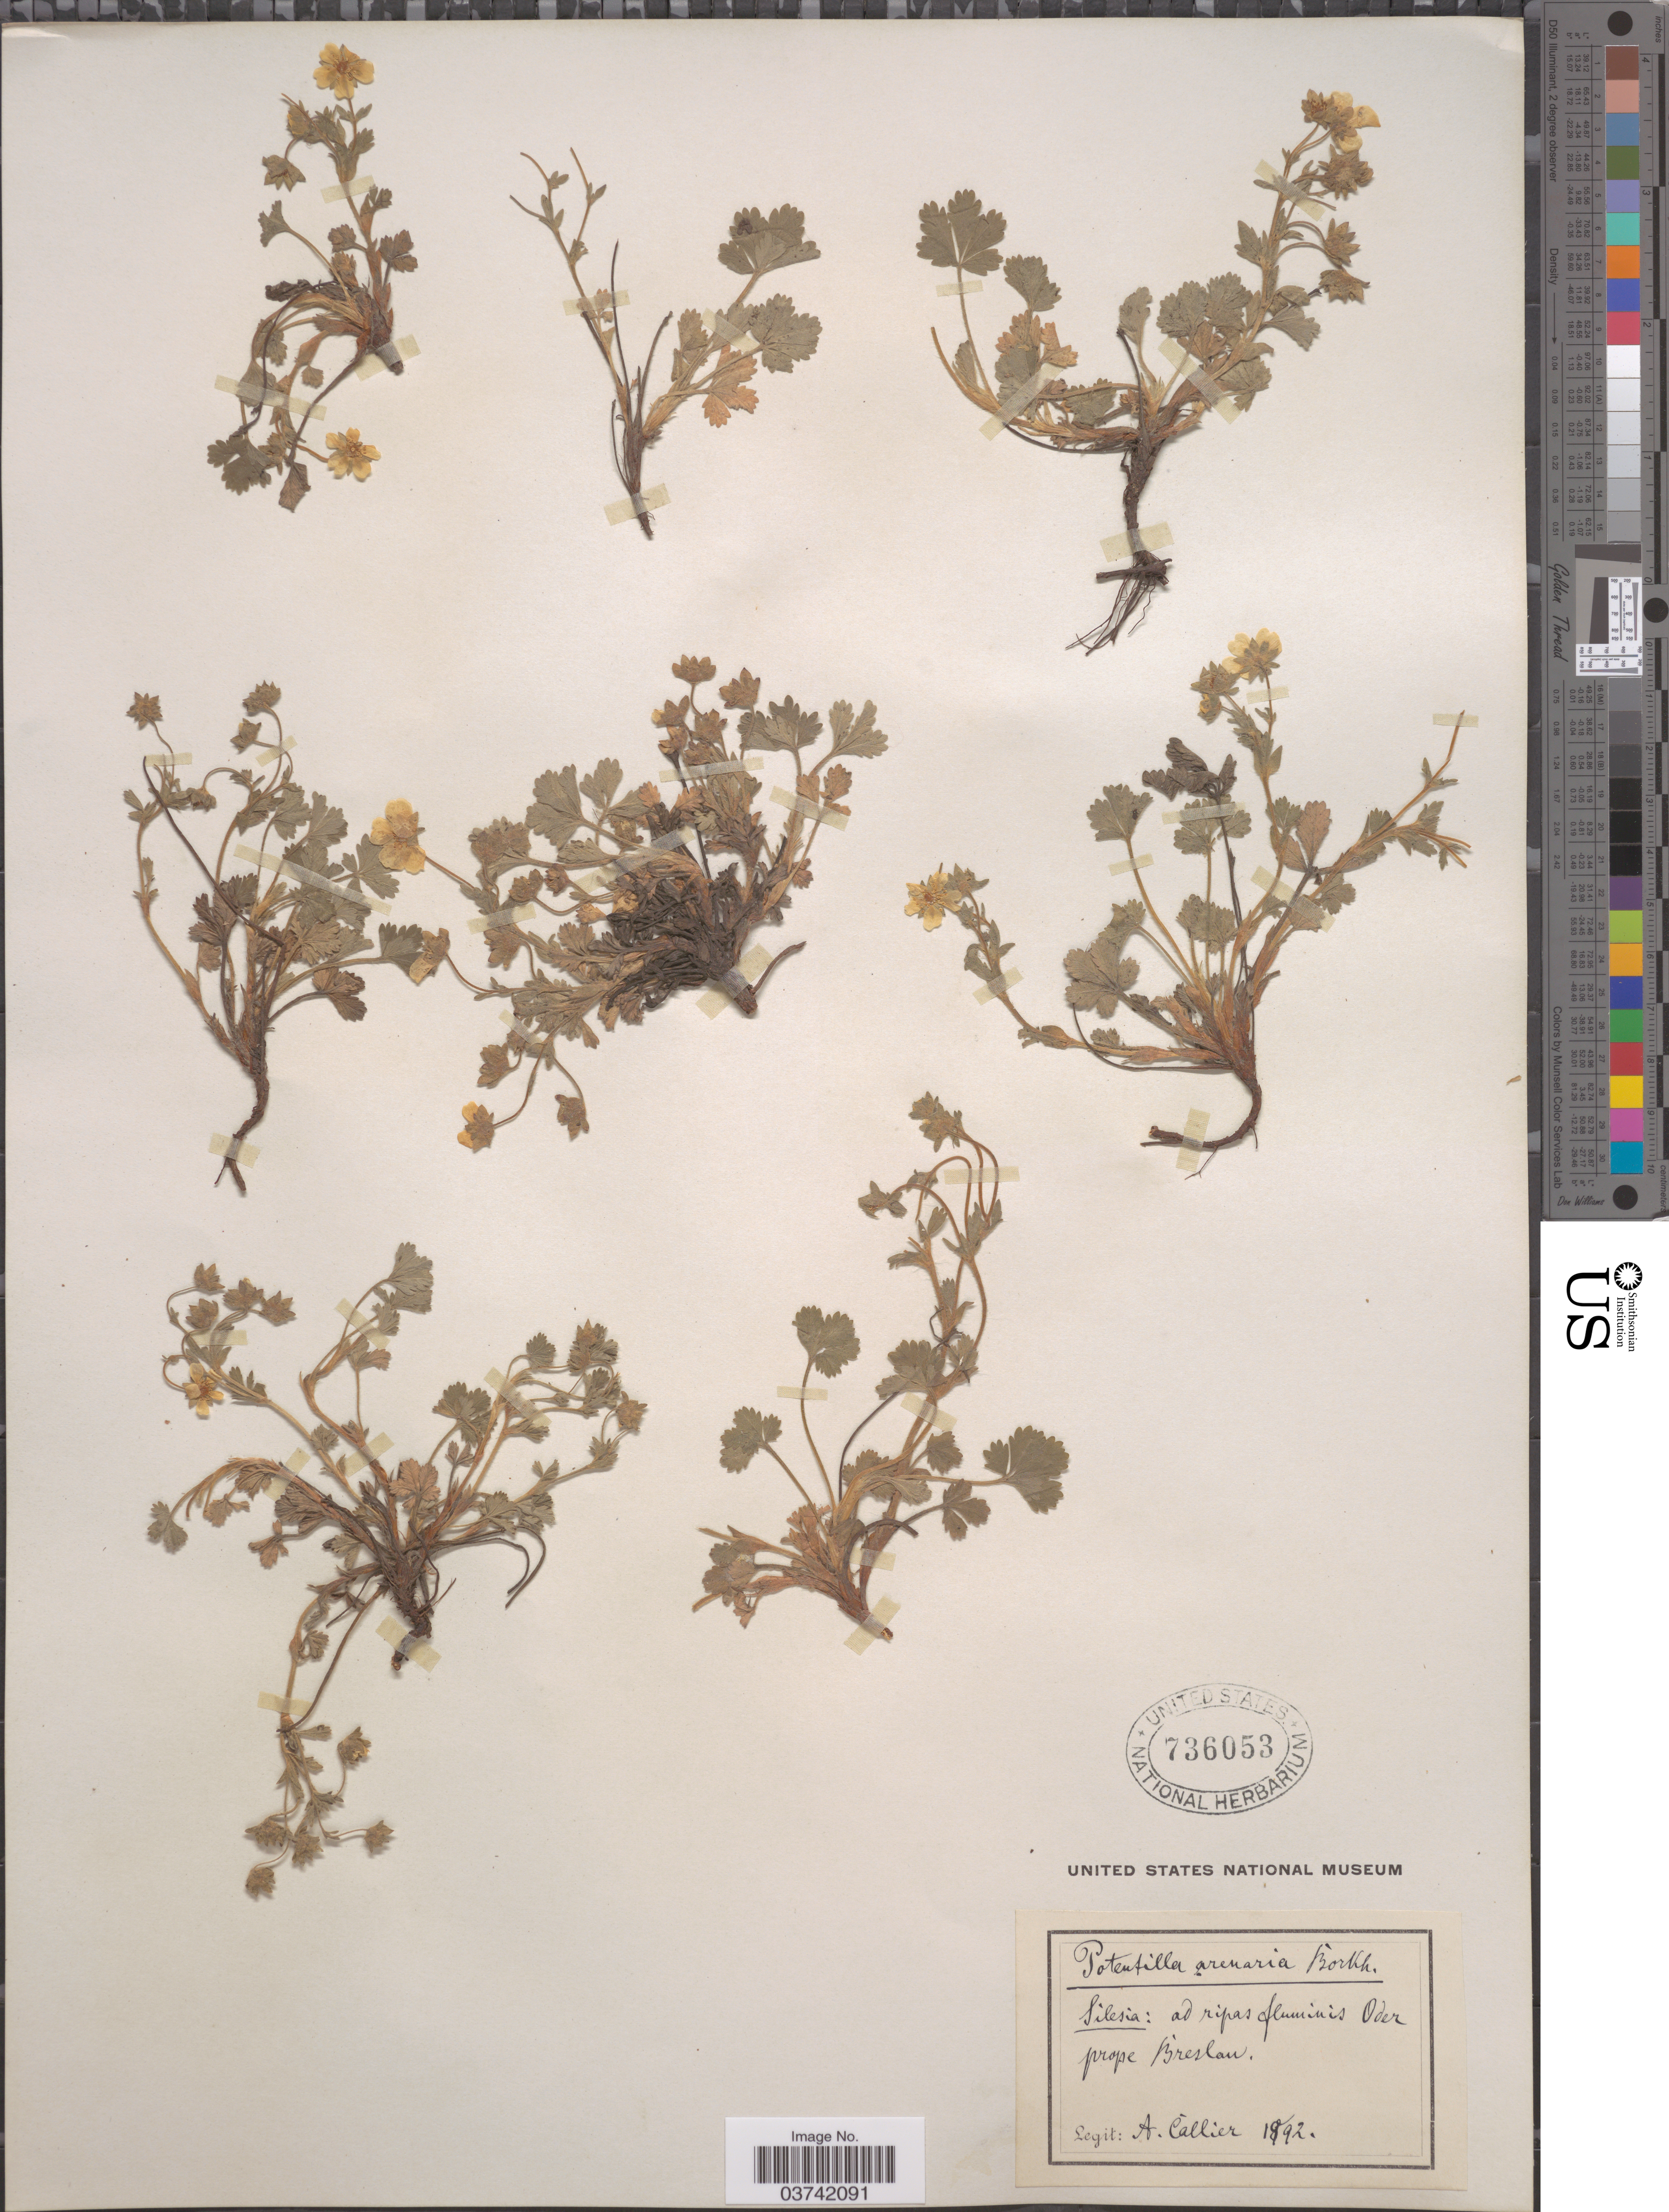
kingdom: Plantae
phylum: Tracheophyta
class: Magnoliopsida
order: Rosales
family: Rosaceae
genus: Potentilla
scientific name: Potentilla arenaria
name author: Borkh. et al.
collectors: A. Callier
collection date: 1892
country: Poland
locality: Silesia: ad ripas fluminis Oder prope Breslau.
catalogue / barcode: US 736053